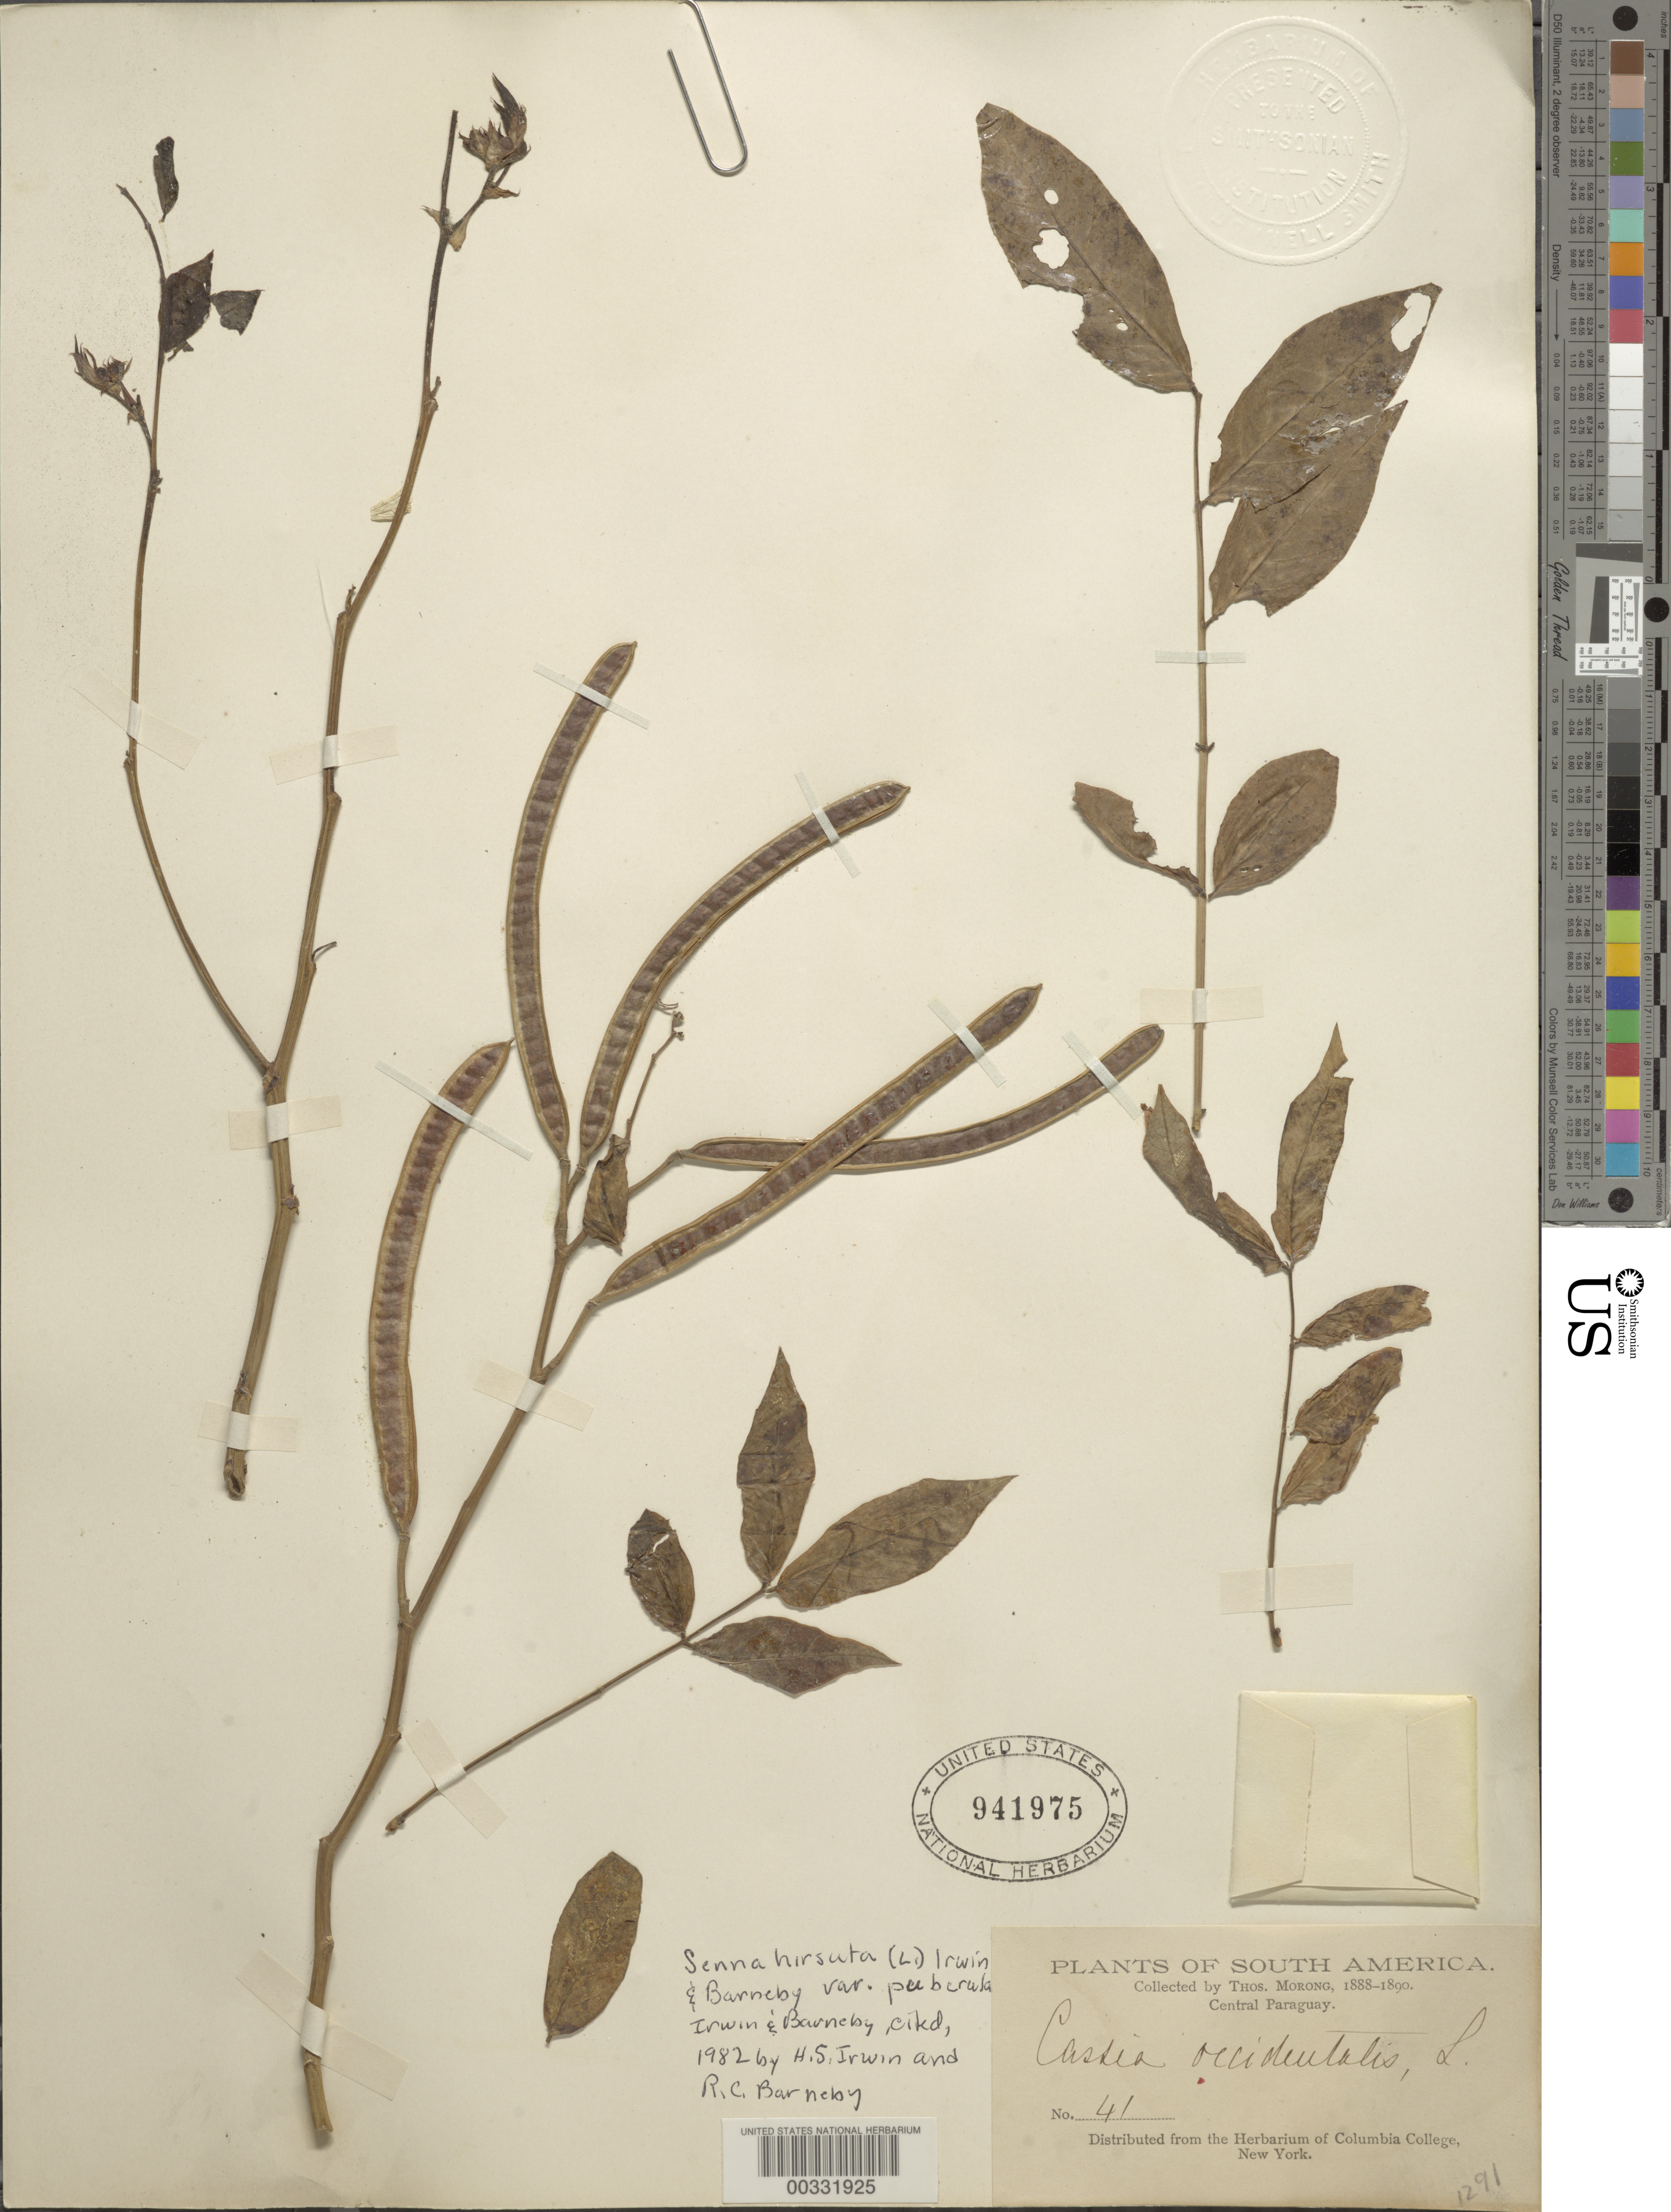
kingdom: Plantae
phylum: Tracheophyta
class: Magnoliopsida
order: Fabales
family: Fabaceae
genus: Senna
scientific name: Senna hirsuta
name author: (L.) H.S. Irwin & Barneby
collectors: T. Morong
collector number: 41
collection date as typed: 1888 to -- -- 1890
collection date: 1888/1890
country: Paraguay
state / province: Central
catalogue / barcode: US 941975